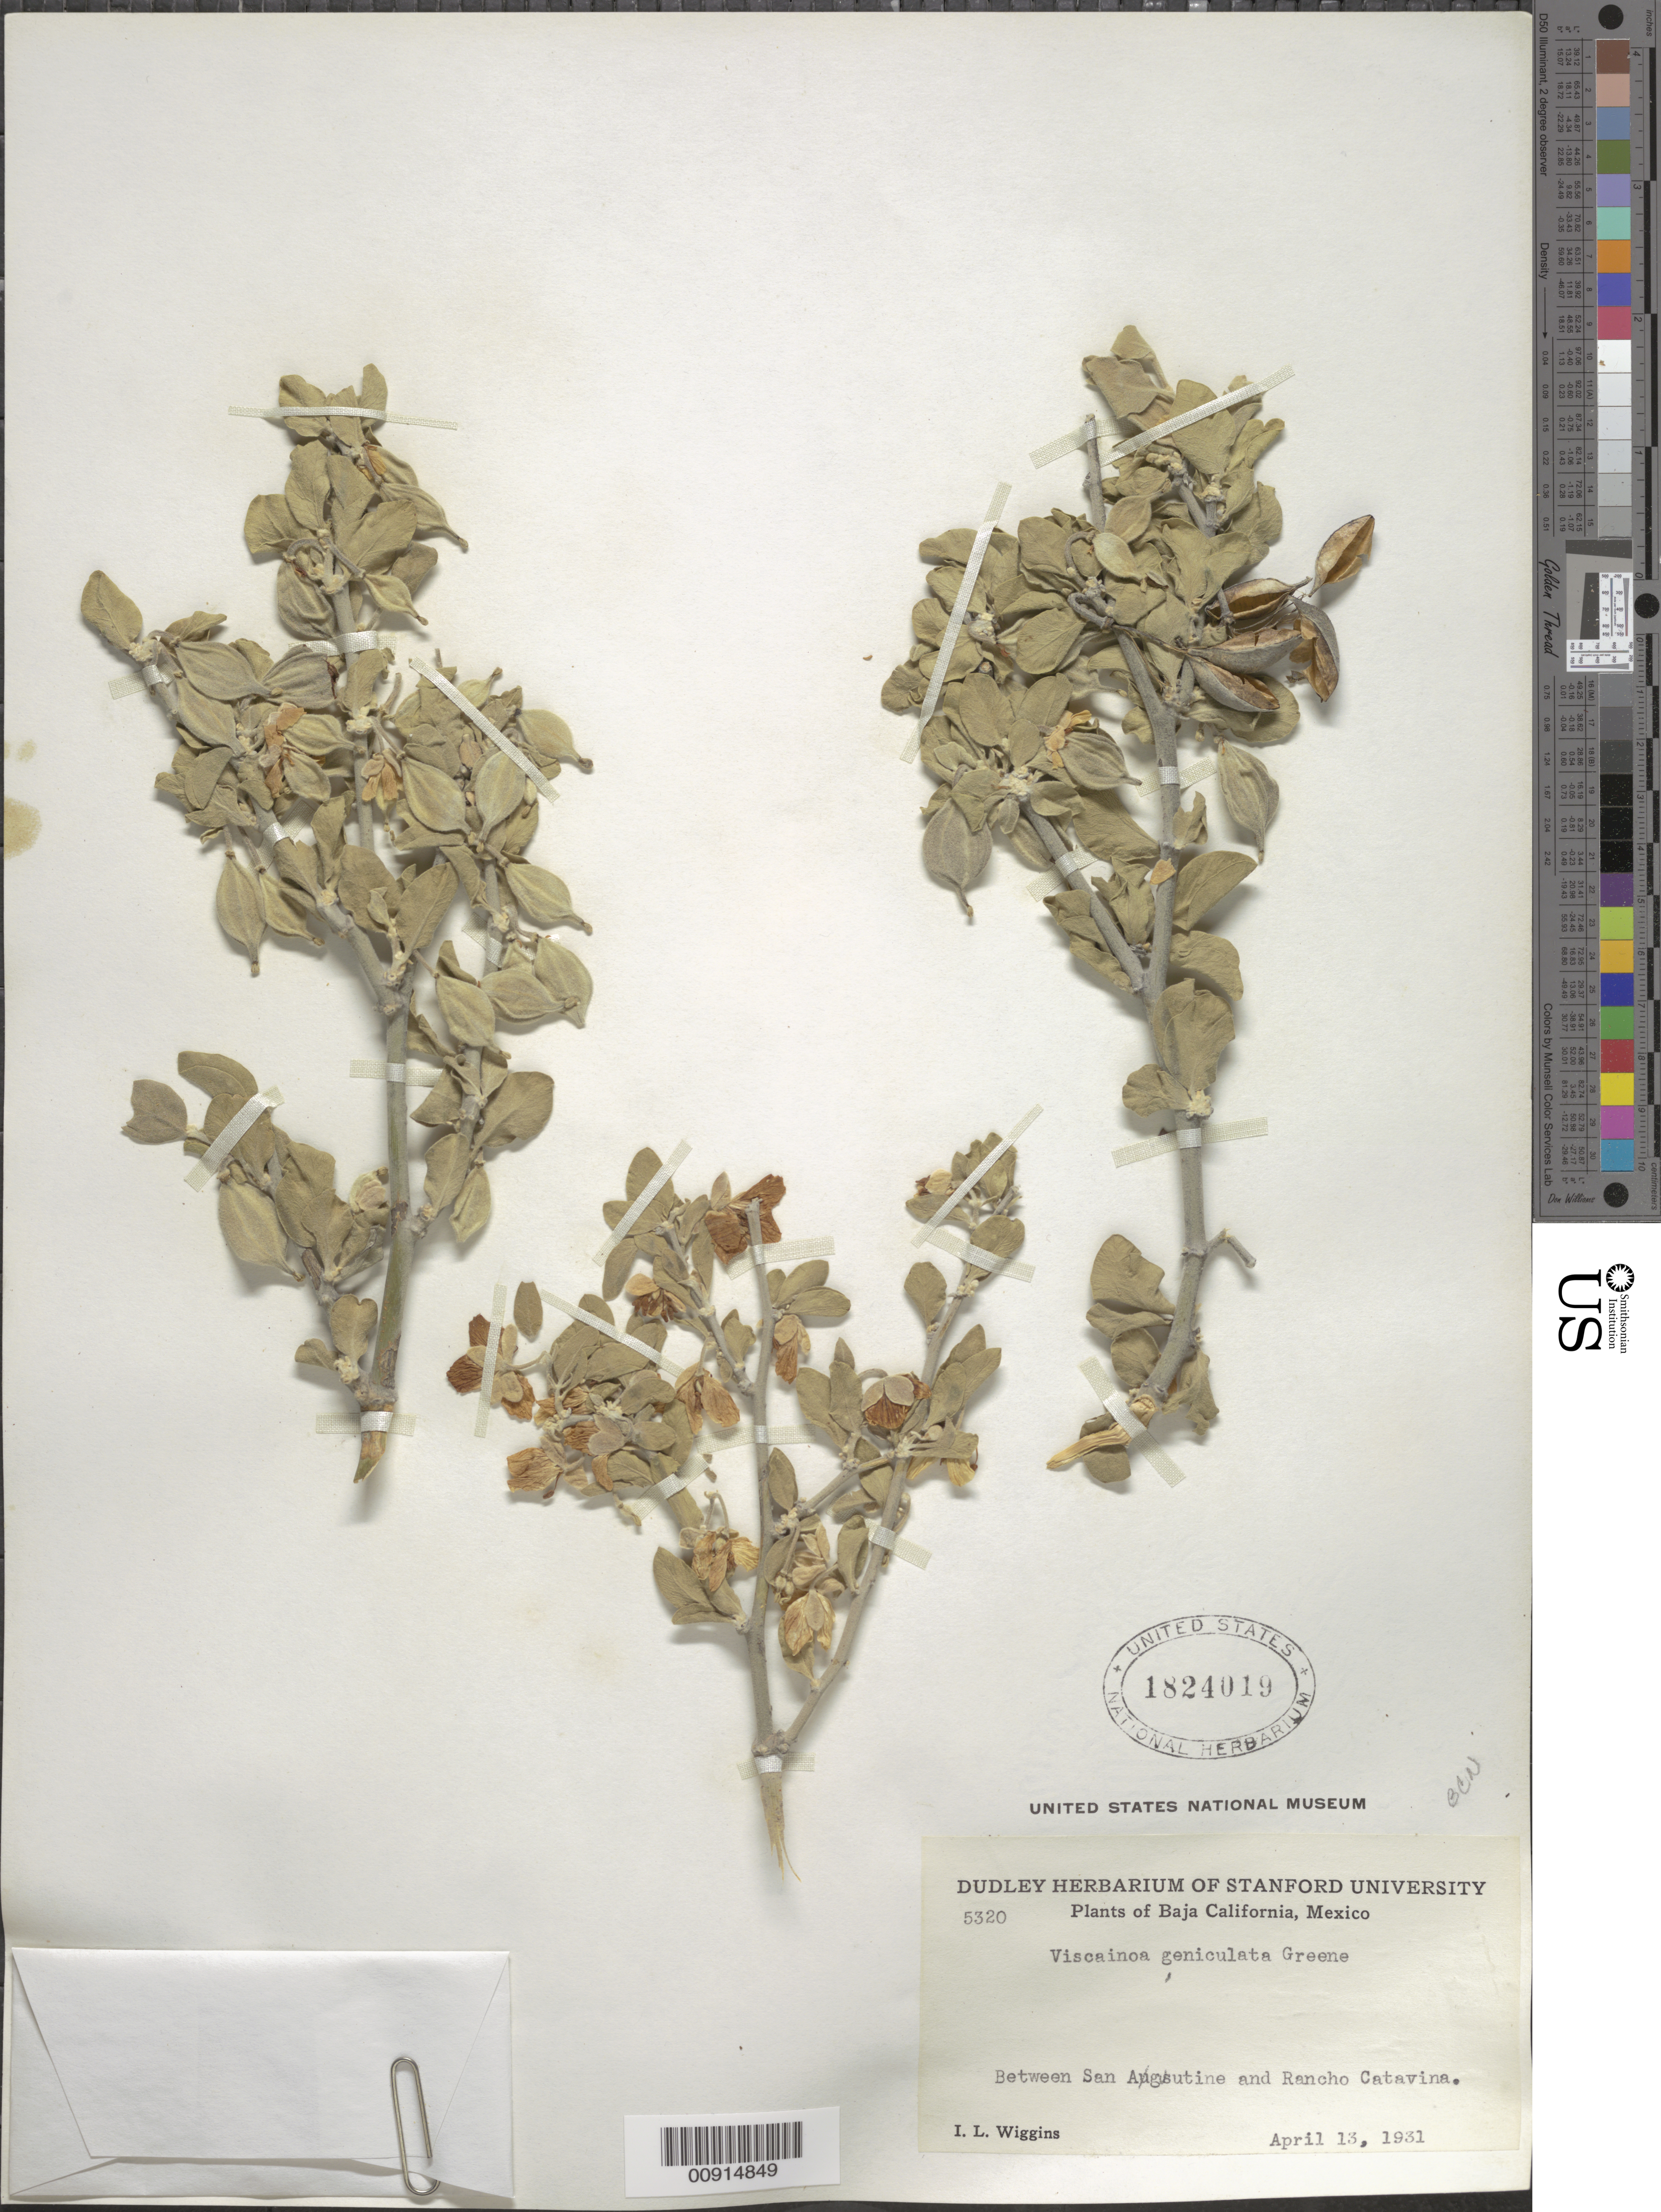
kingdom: Plantae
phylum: Tracheophyta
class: Magnoliopsida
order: Zygophyllales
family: Zygophyllaceae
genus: Viscainoa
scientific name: Viscainoa geniculata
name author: (Kellogg) Greene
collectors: I. L. Wiggins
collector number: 5320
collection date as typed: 13 Apr 1931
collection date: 1931-04-13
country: Mexico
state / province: Baja California Norte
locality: Between San Agustine and Rancho Catavina. Baja California.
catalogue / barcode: US 1824019